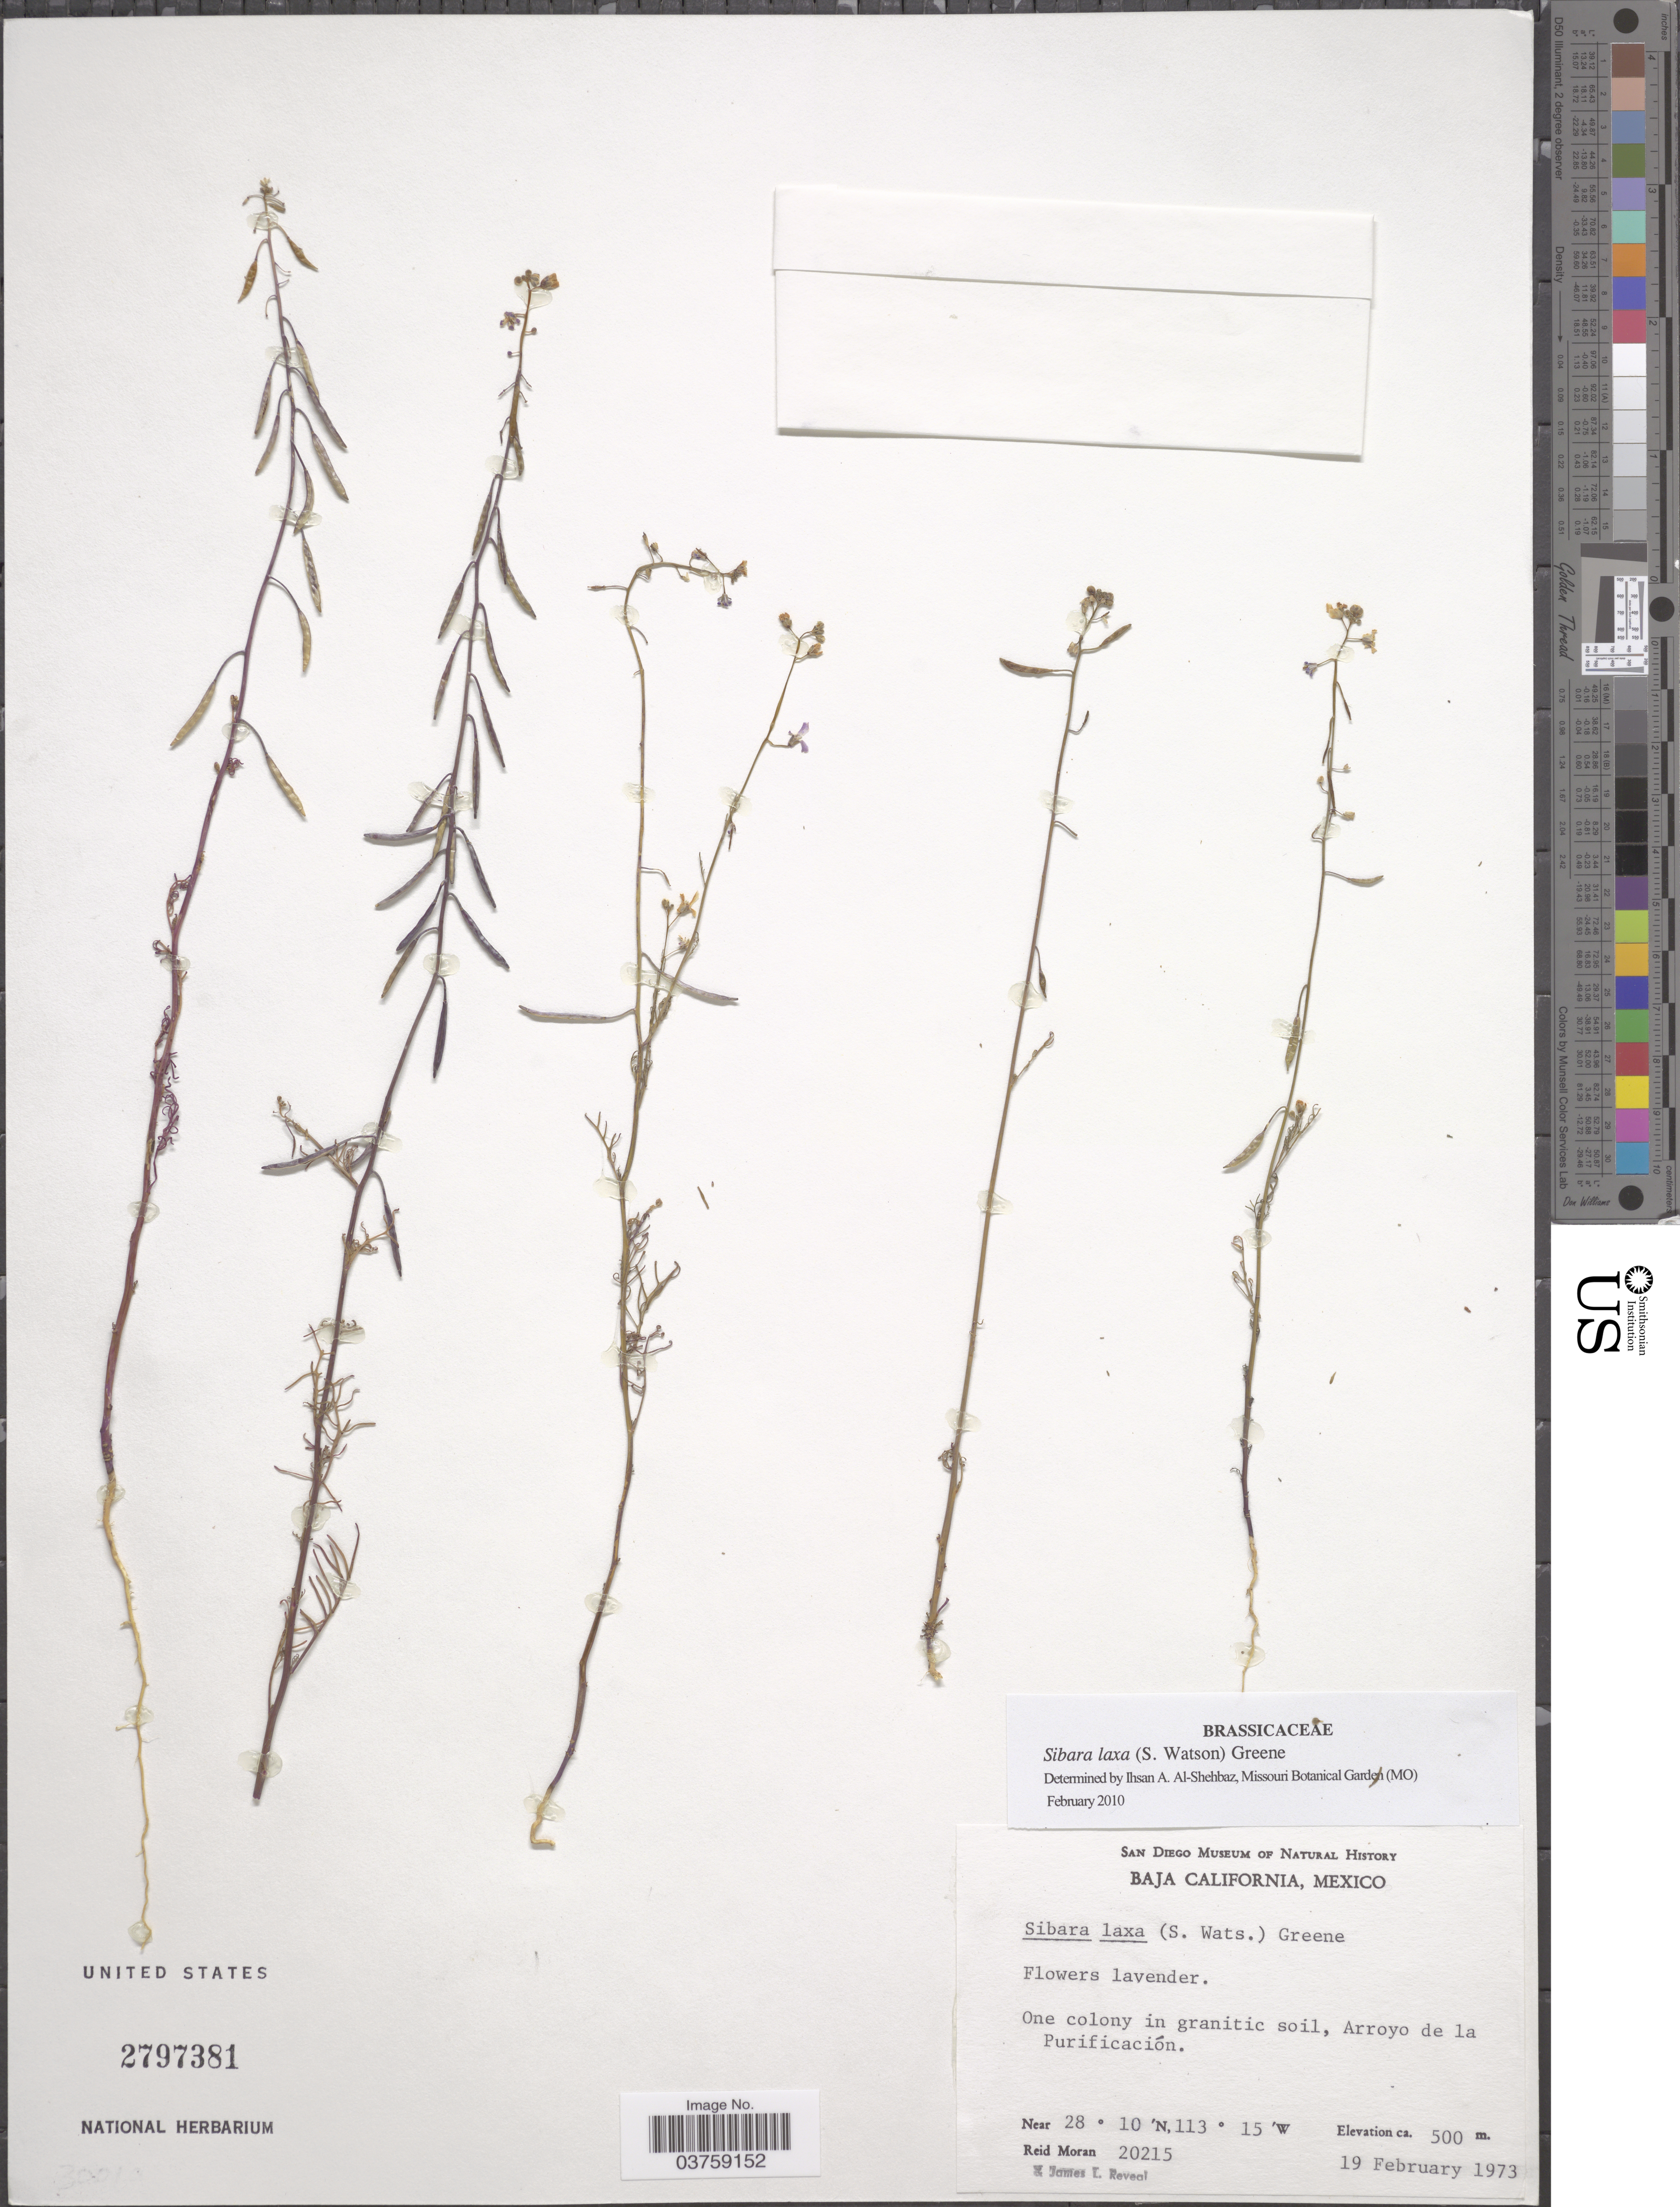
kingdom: Plantae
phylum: Tracheophyta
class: Magnoliopsida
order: Brassicales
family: Brassicaceae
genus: Sibara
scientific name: Sibara laxa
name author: (S. Watson) Greene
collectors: R. Moran & J. L. Reveal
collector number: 20215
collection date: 1973-02-19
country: Mexico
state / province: Baja California Norte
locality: One colony in granitic soil, Arroyo de la Purificación.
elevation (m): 500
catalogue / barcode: US 2797381